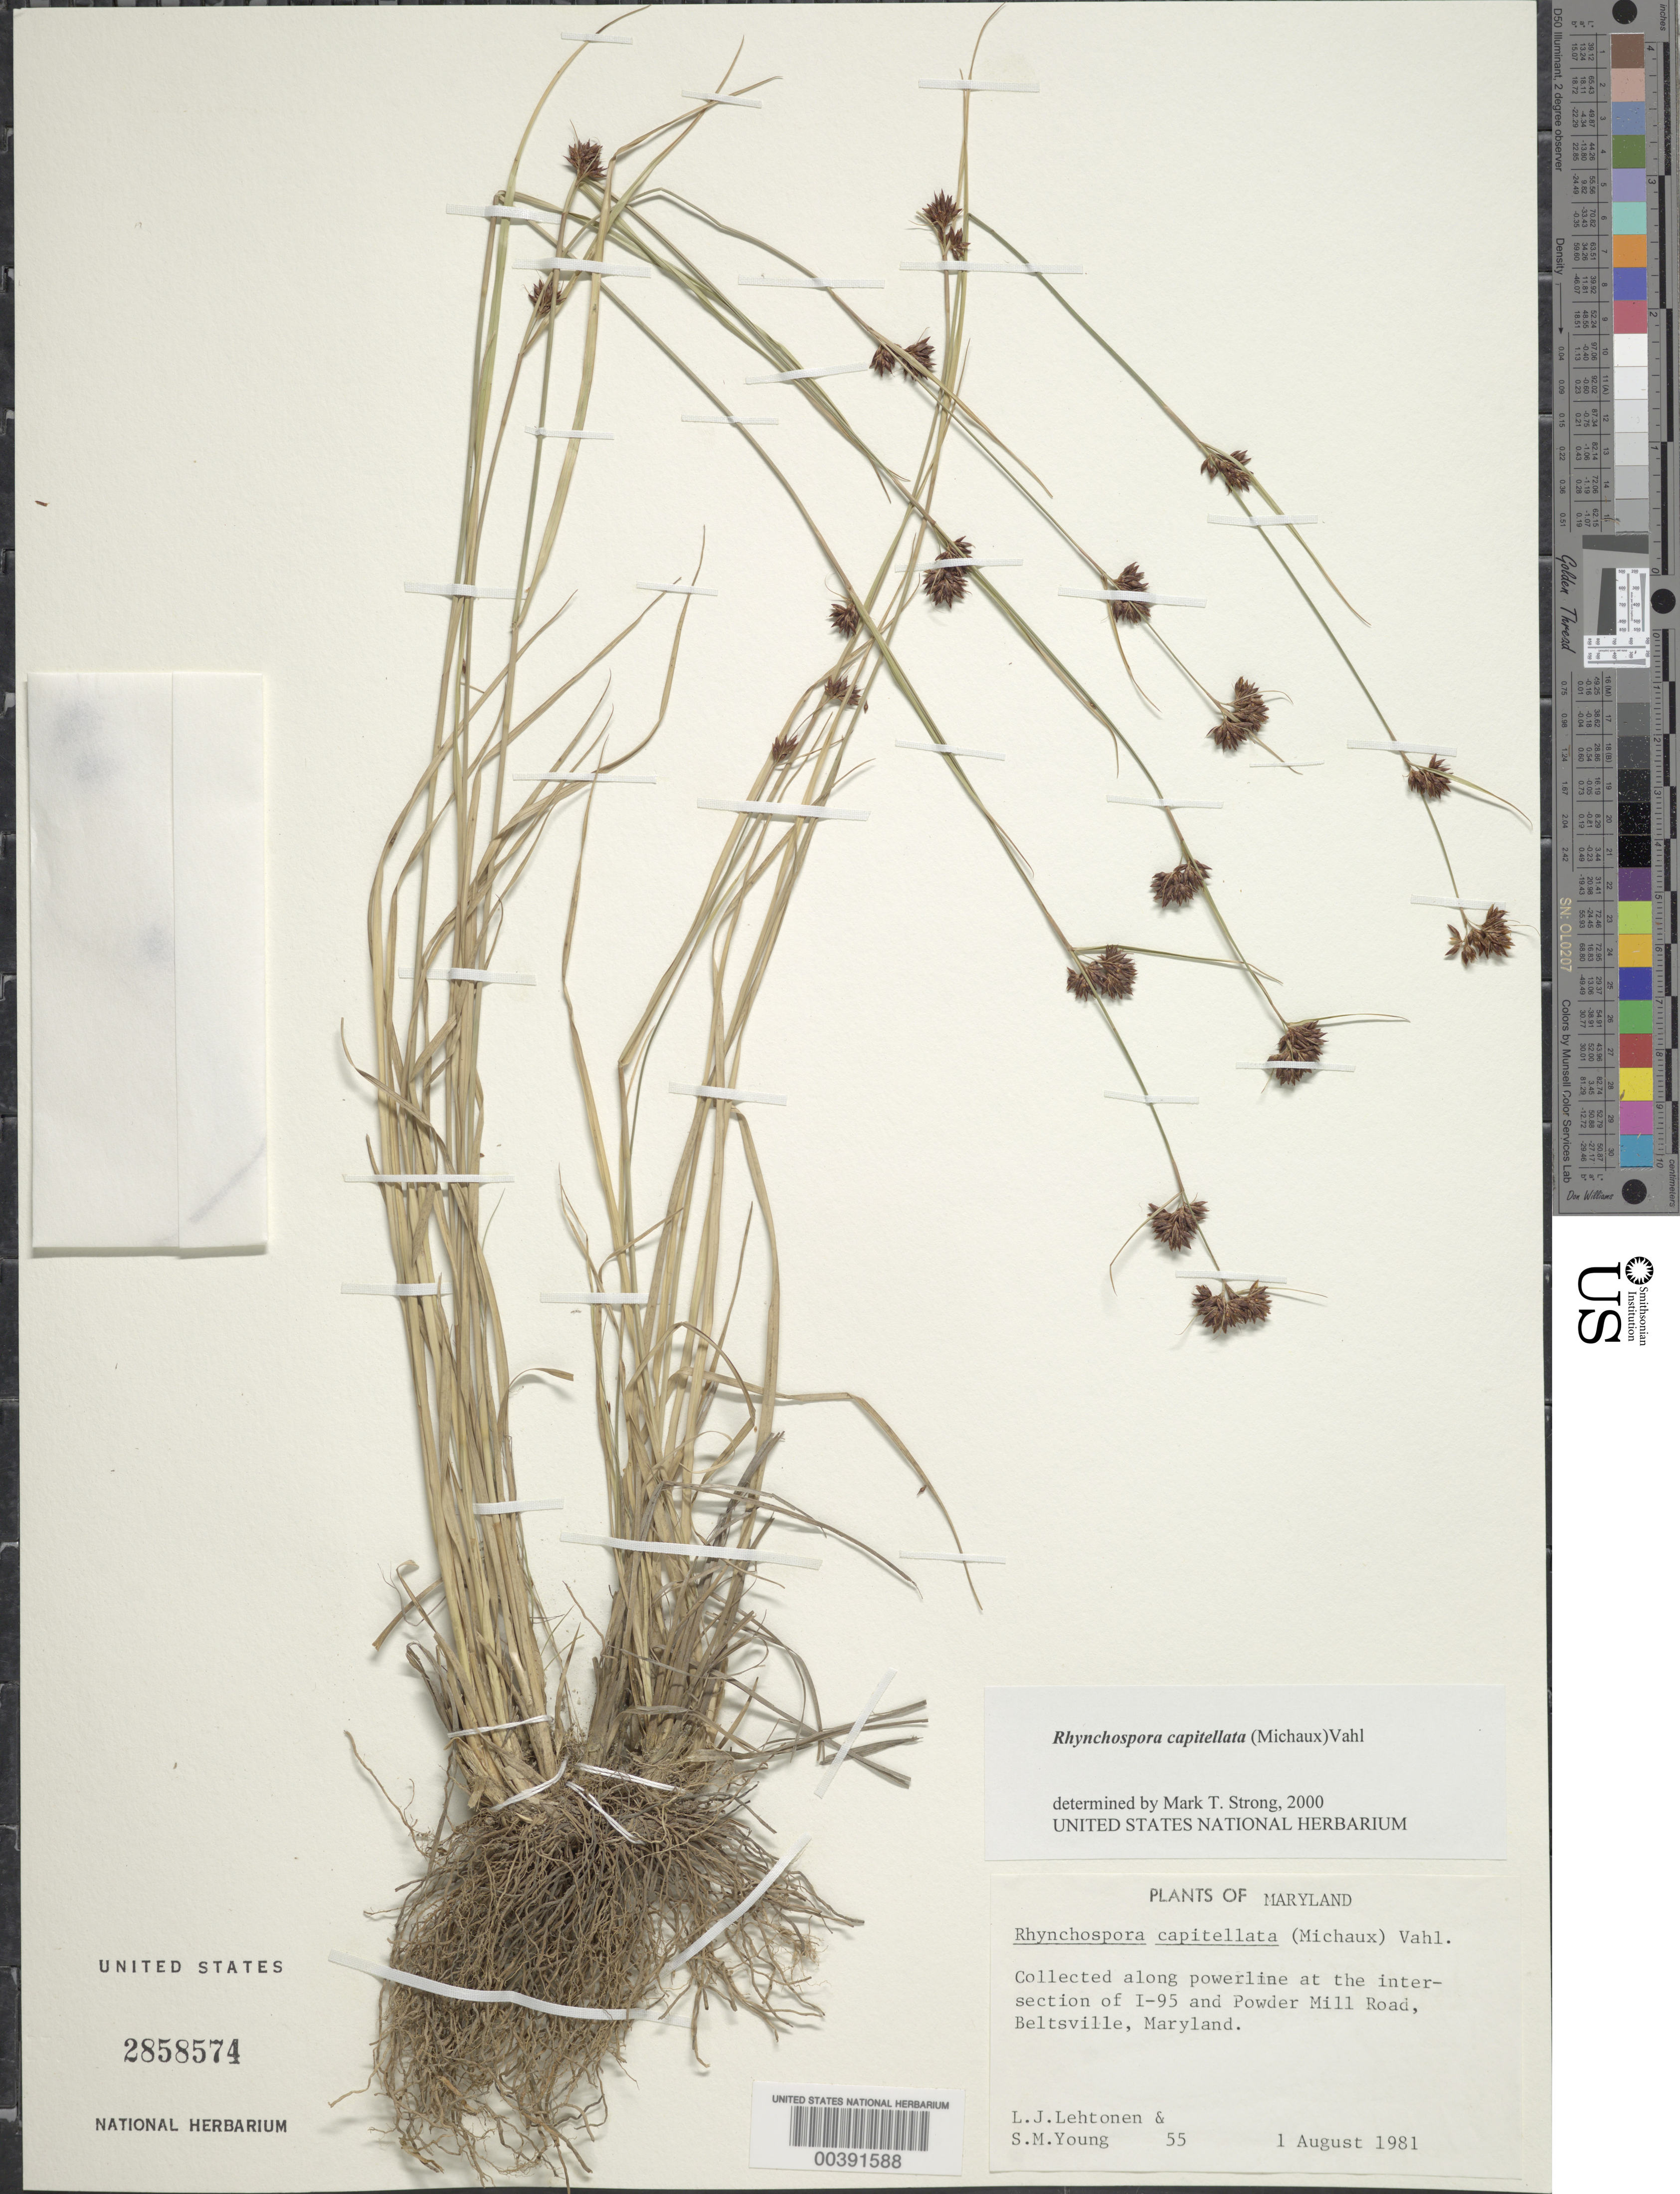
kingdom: Plantae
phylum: Tracheophyta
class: Liliopsida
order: Poales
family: Cyperaceae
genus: Rhynchospora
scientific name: Rhynchospora capitellata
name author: (Michx.) Vahl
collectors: L. Lehtonen & S. Young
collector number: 55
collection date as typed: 01 Aug 1981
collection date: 1981-08-01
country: United States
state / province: Maryland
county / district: Prince George's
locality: intersection of I-95 and Powder Mill Road, Beltsville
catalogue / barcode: US 2858574